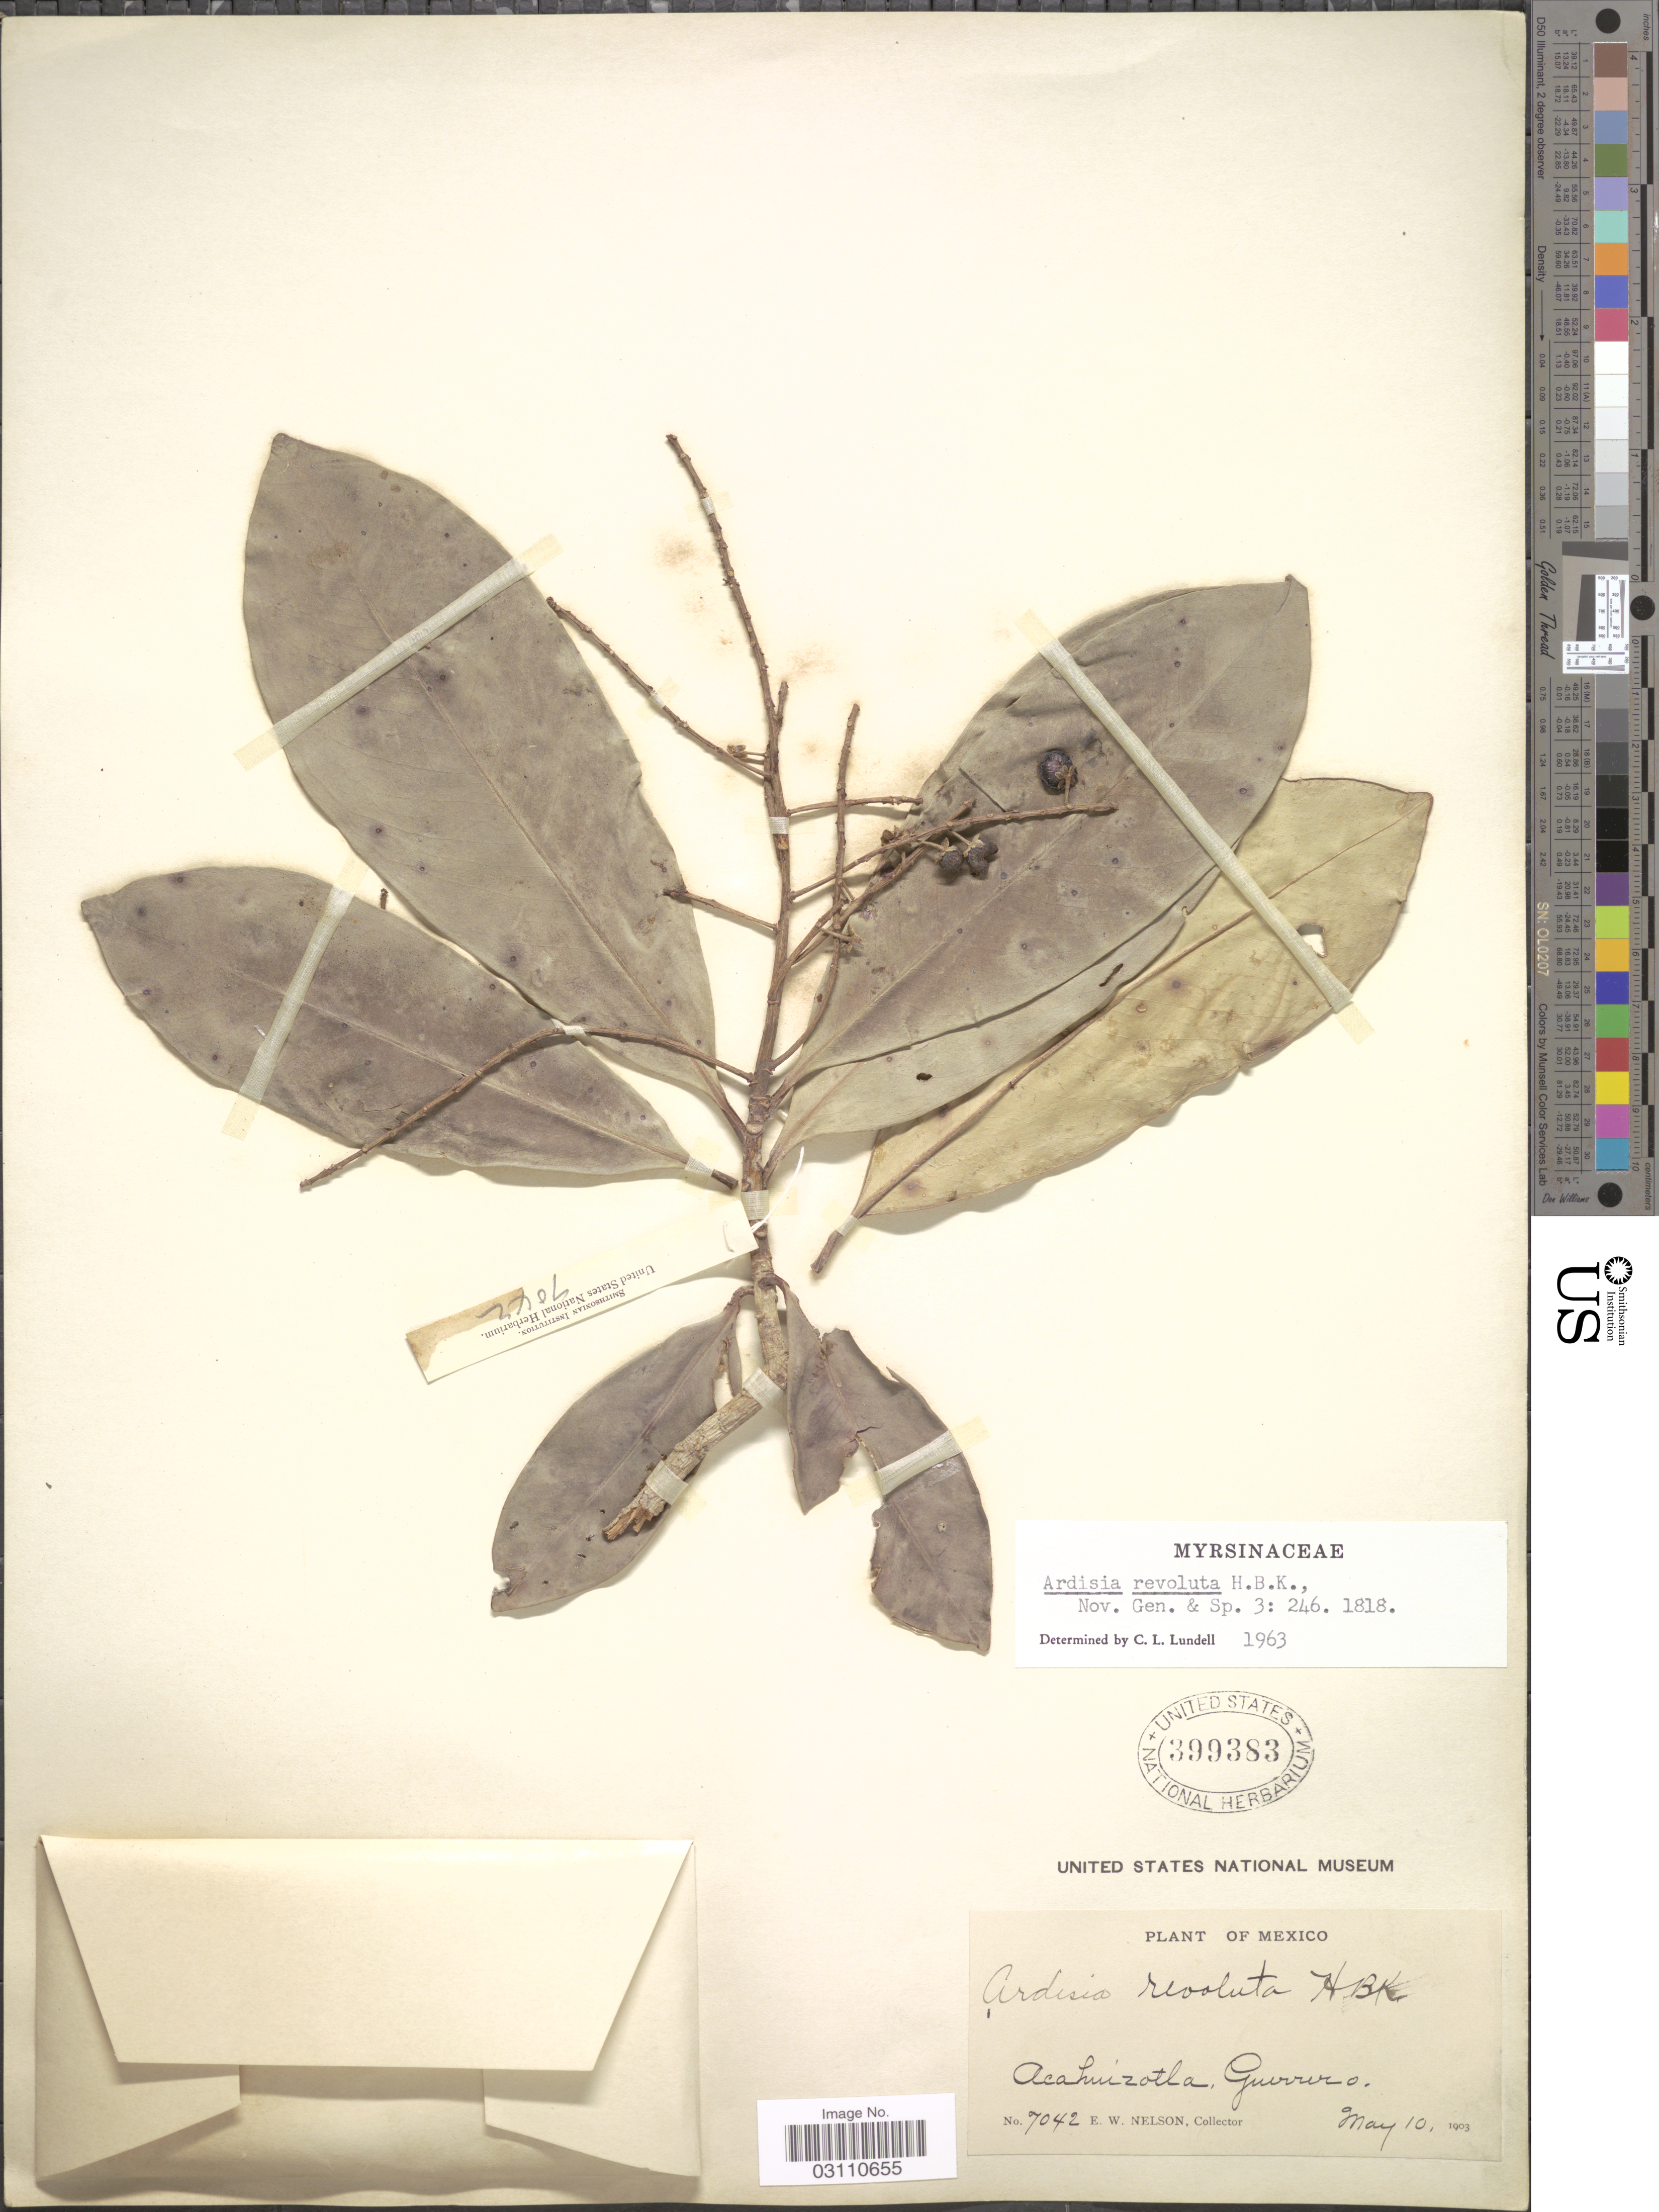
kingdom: Plantae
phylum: Tracheophyta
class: Magnoliopsida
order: Ericales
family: Primulaceae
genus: Ardisia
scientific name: Ardisia revoluta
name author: Kunth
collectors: E. W. Nelson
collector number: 7042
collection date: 1903-05-10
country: Mexico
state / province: Guerrero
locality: Acahuizotla.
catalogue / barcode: US 399383